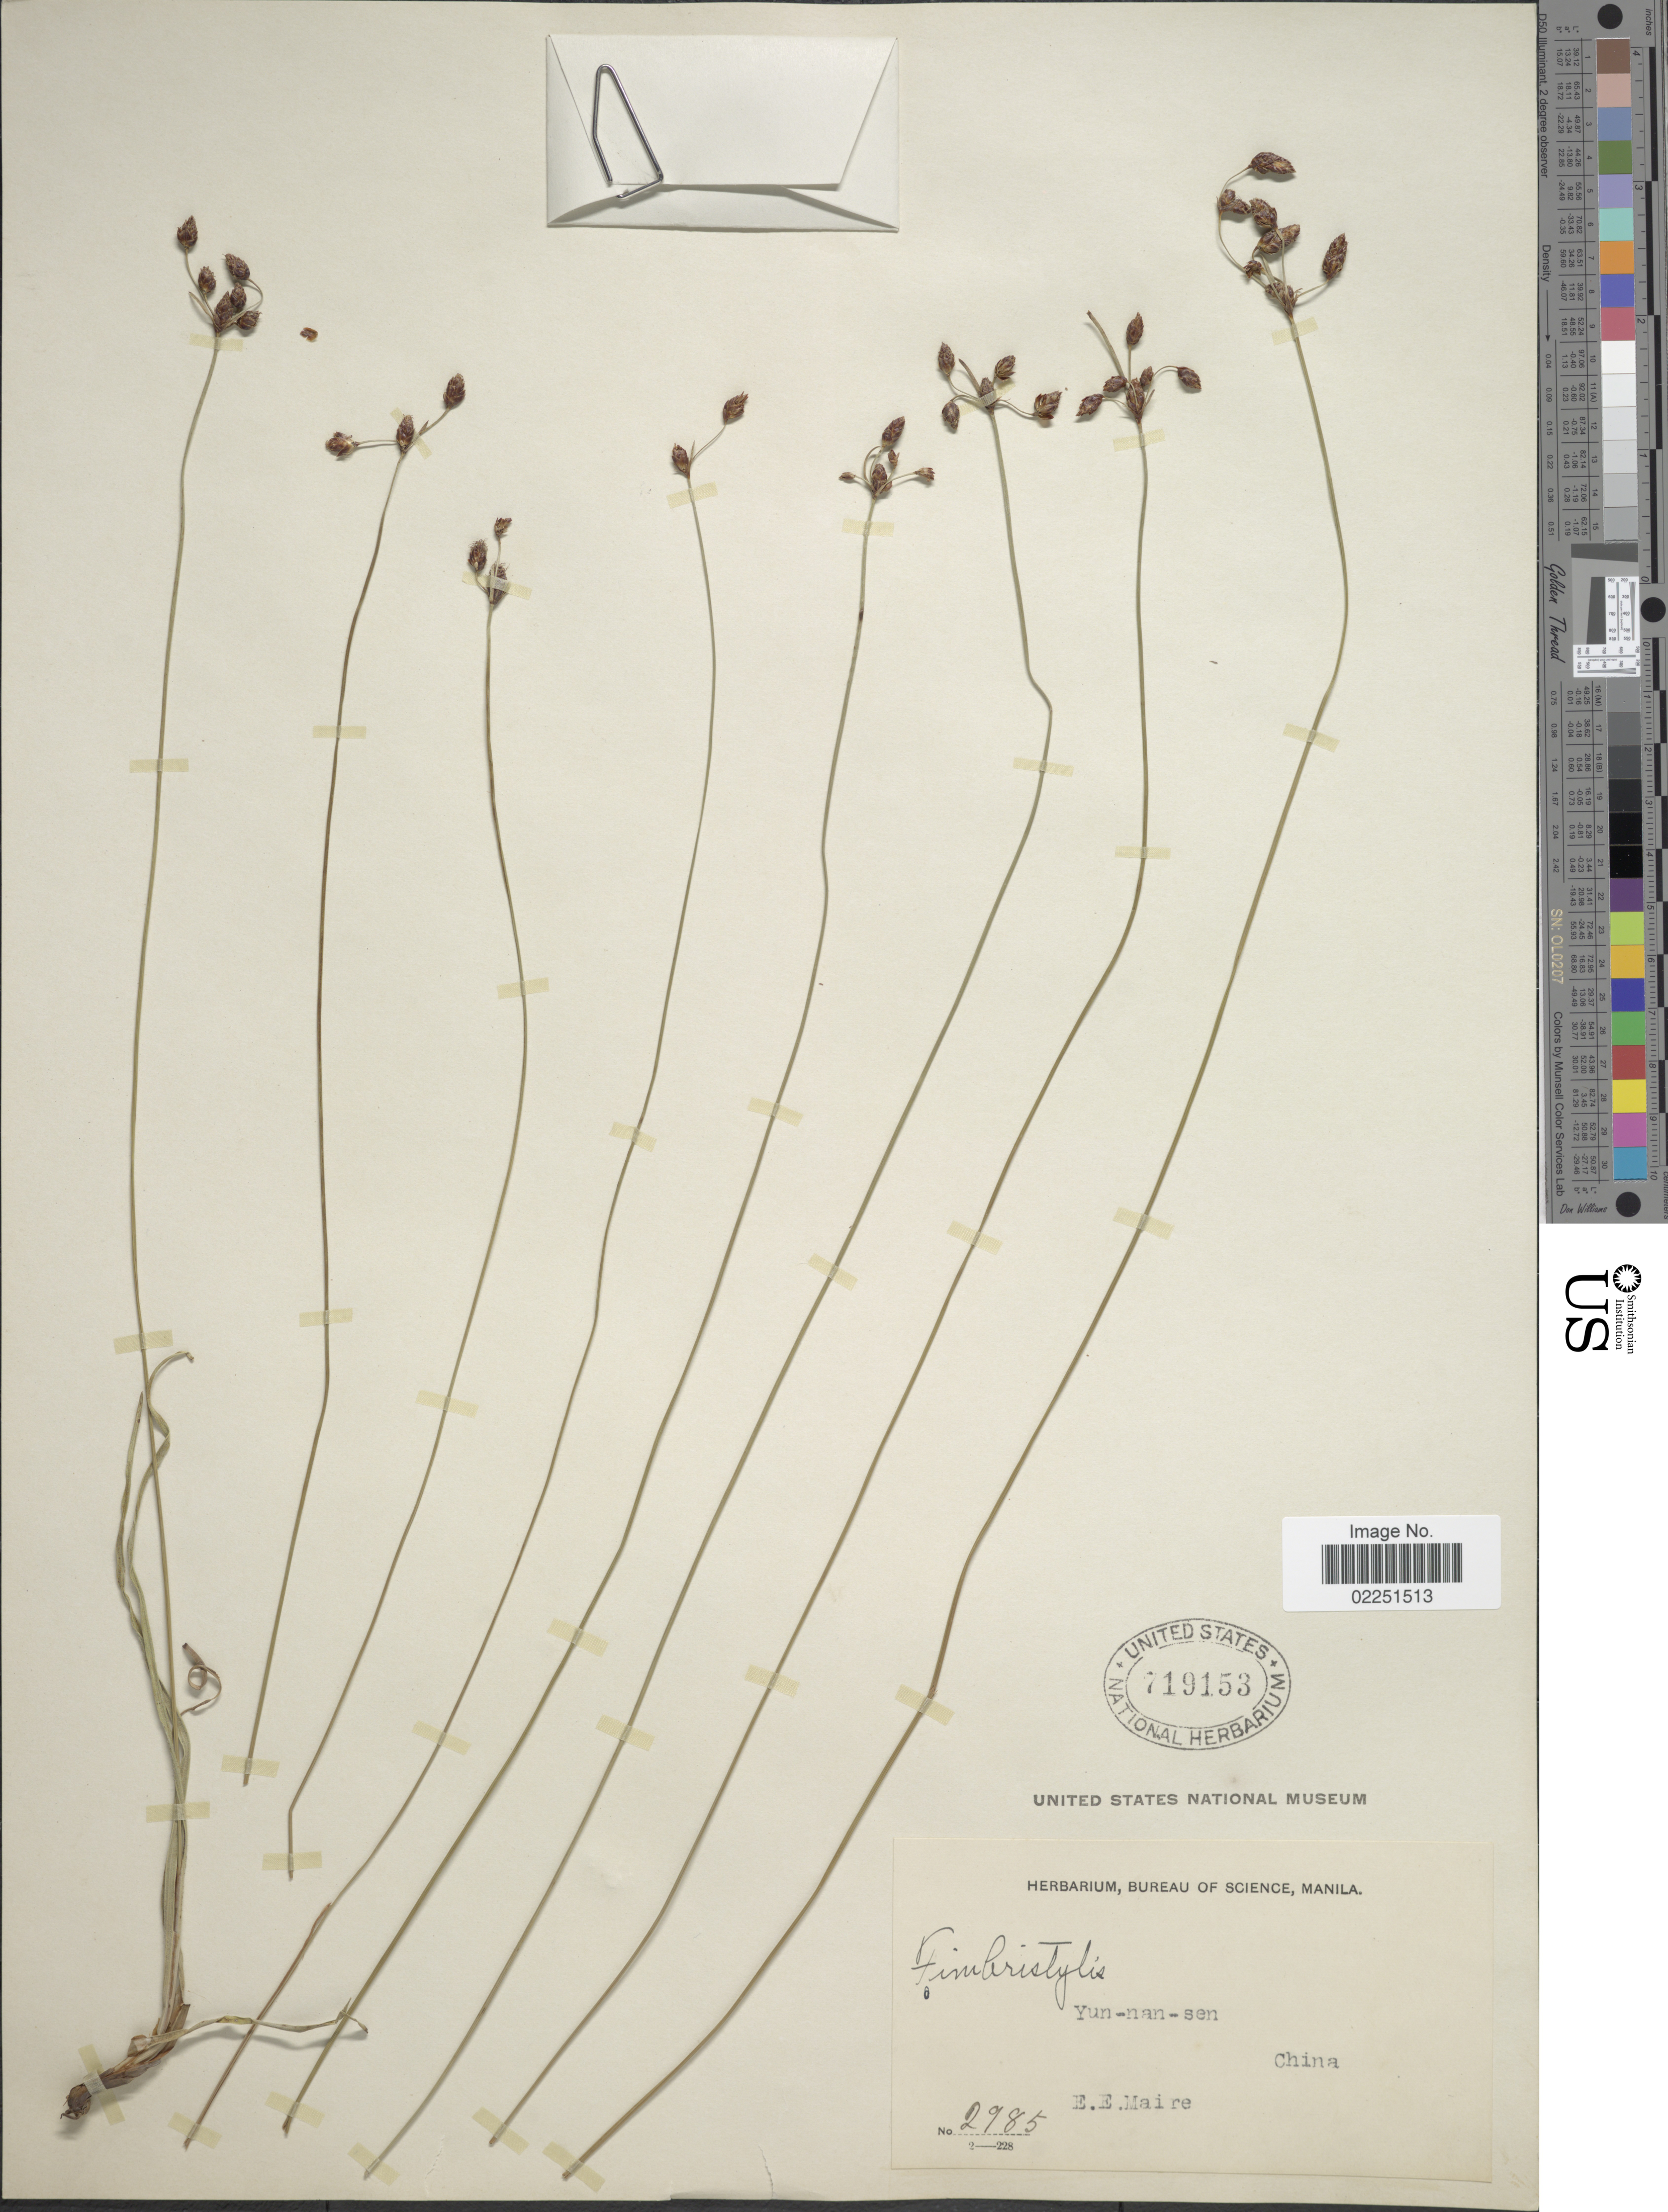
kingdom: Plantae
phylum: Tracheophyta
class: Liliopsida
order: Poales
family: Cyperaceae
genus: Fimbristylis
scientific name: Fimbristylis sp.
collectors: E. E. Maire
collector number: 2985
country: China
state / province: Yunnan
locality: Yun-nan-sen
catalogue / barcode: US 719153